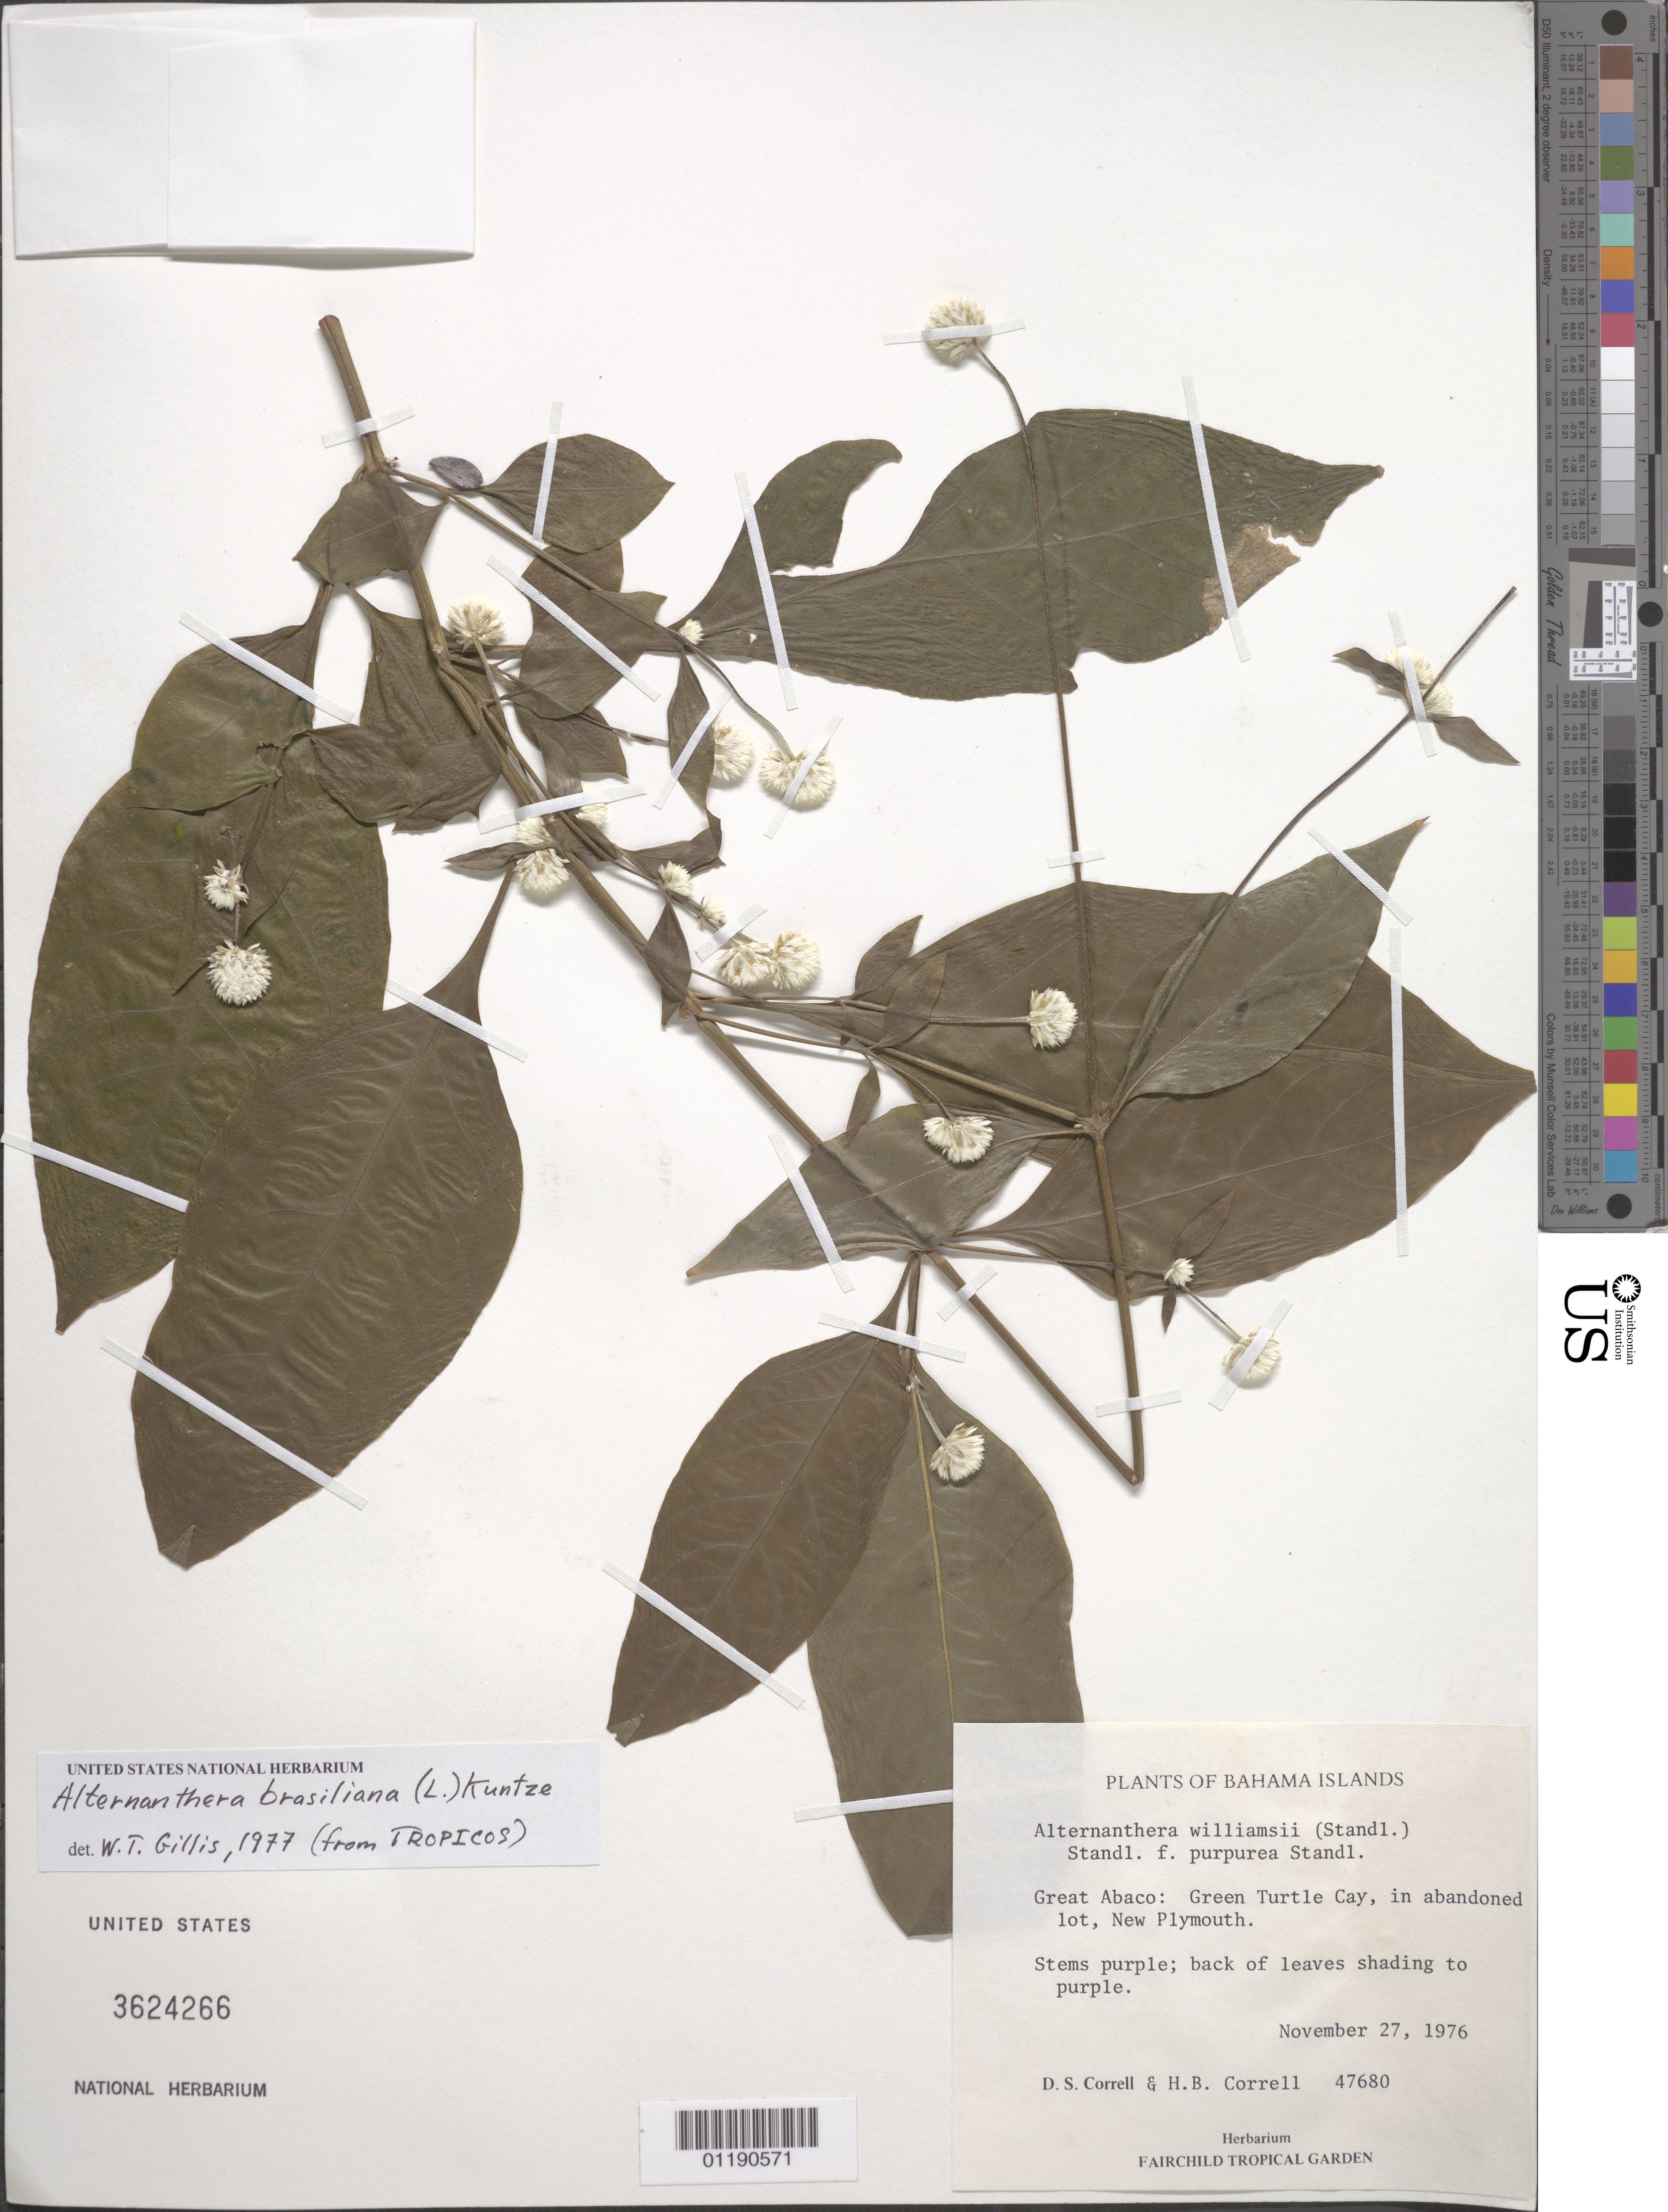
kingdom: Plantae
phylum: Tracheophyta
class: Magnoliopsida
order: Caryophyllales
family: Amaranthaceae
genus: Alternanthera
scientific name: Alternanthera brasiliana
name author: (L.) Kuntze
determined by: Gillis, W. T.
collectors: D. S. Correll & H. Correll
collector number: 47680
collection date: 1976-11-27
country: Bahamas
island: Great Abaco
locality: Great Abaco: Green Turtle Cay, New Plymouth.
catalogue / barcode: US 3624266